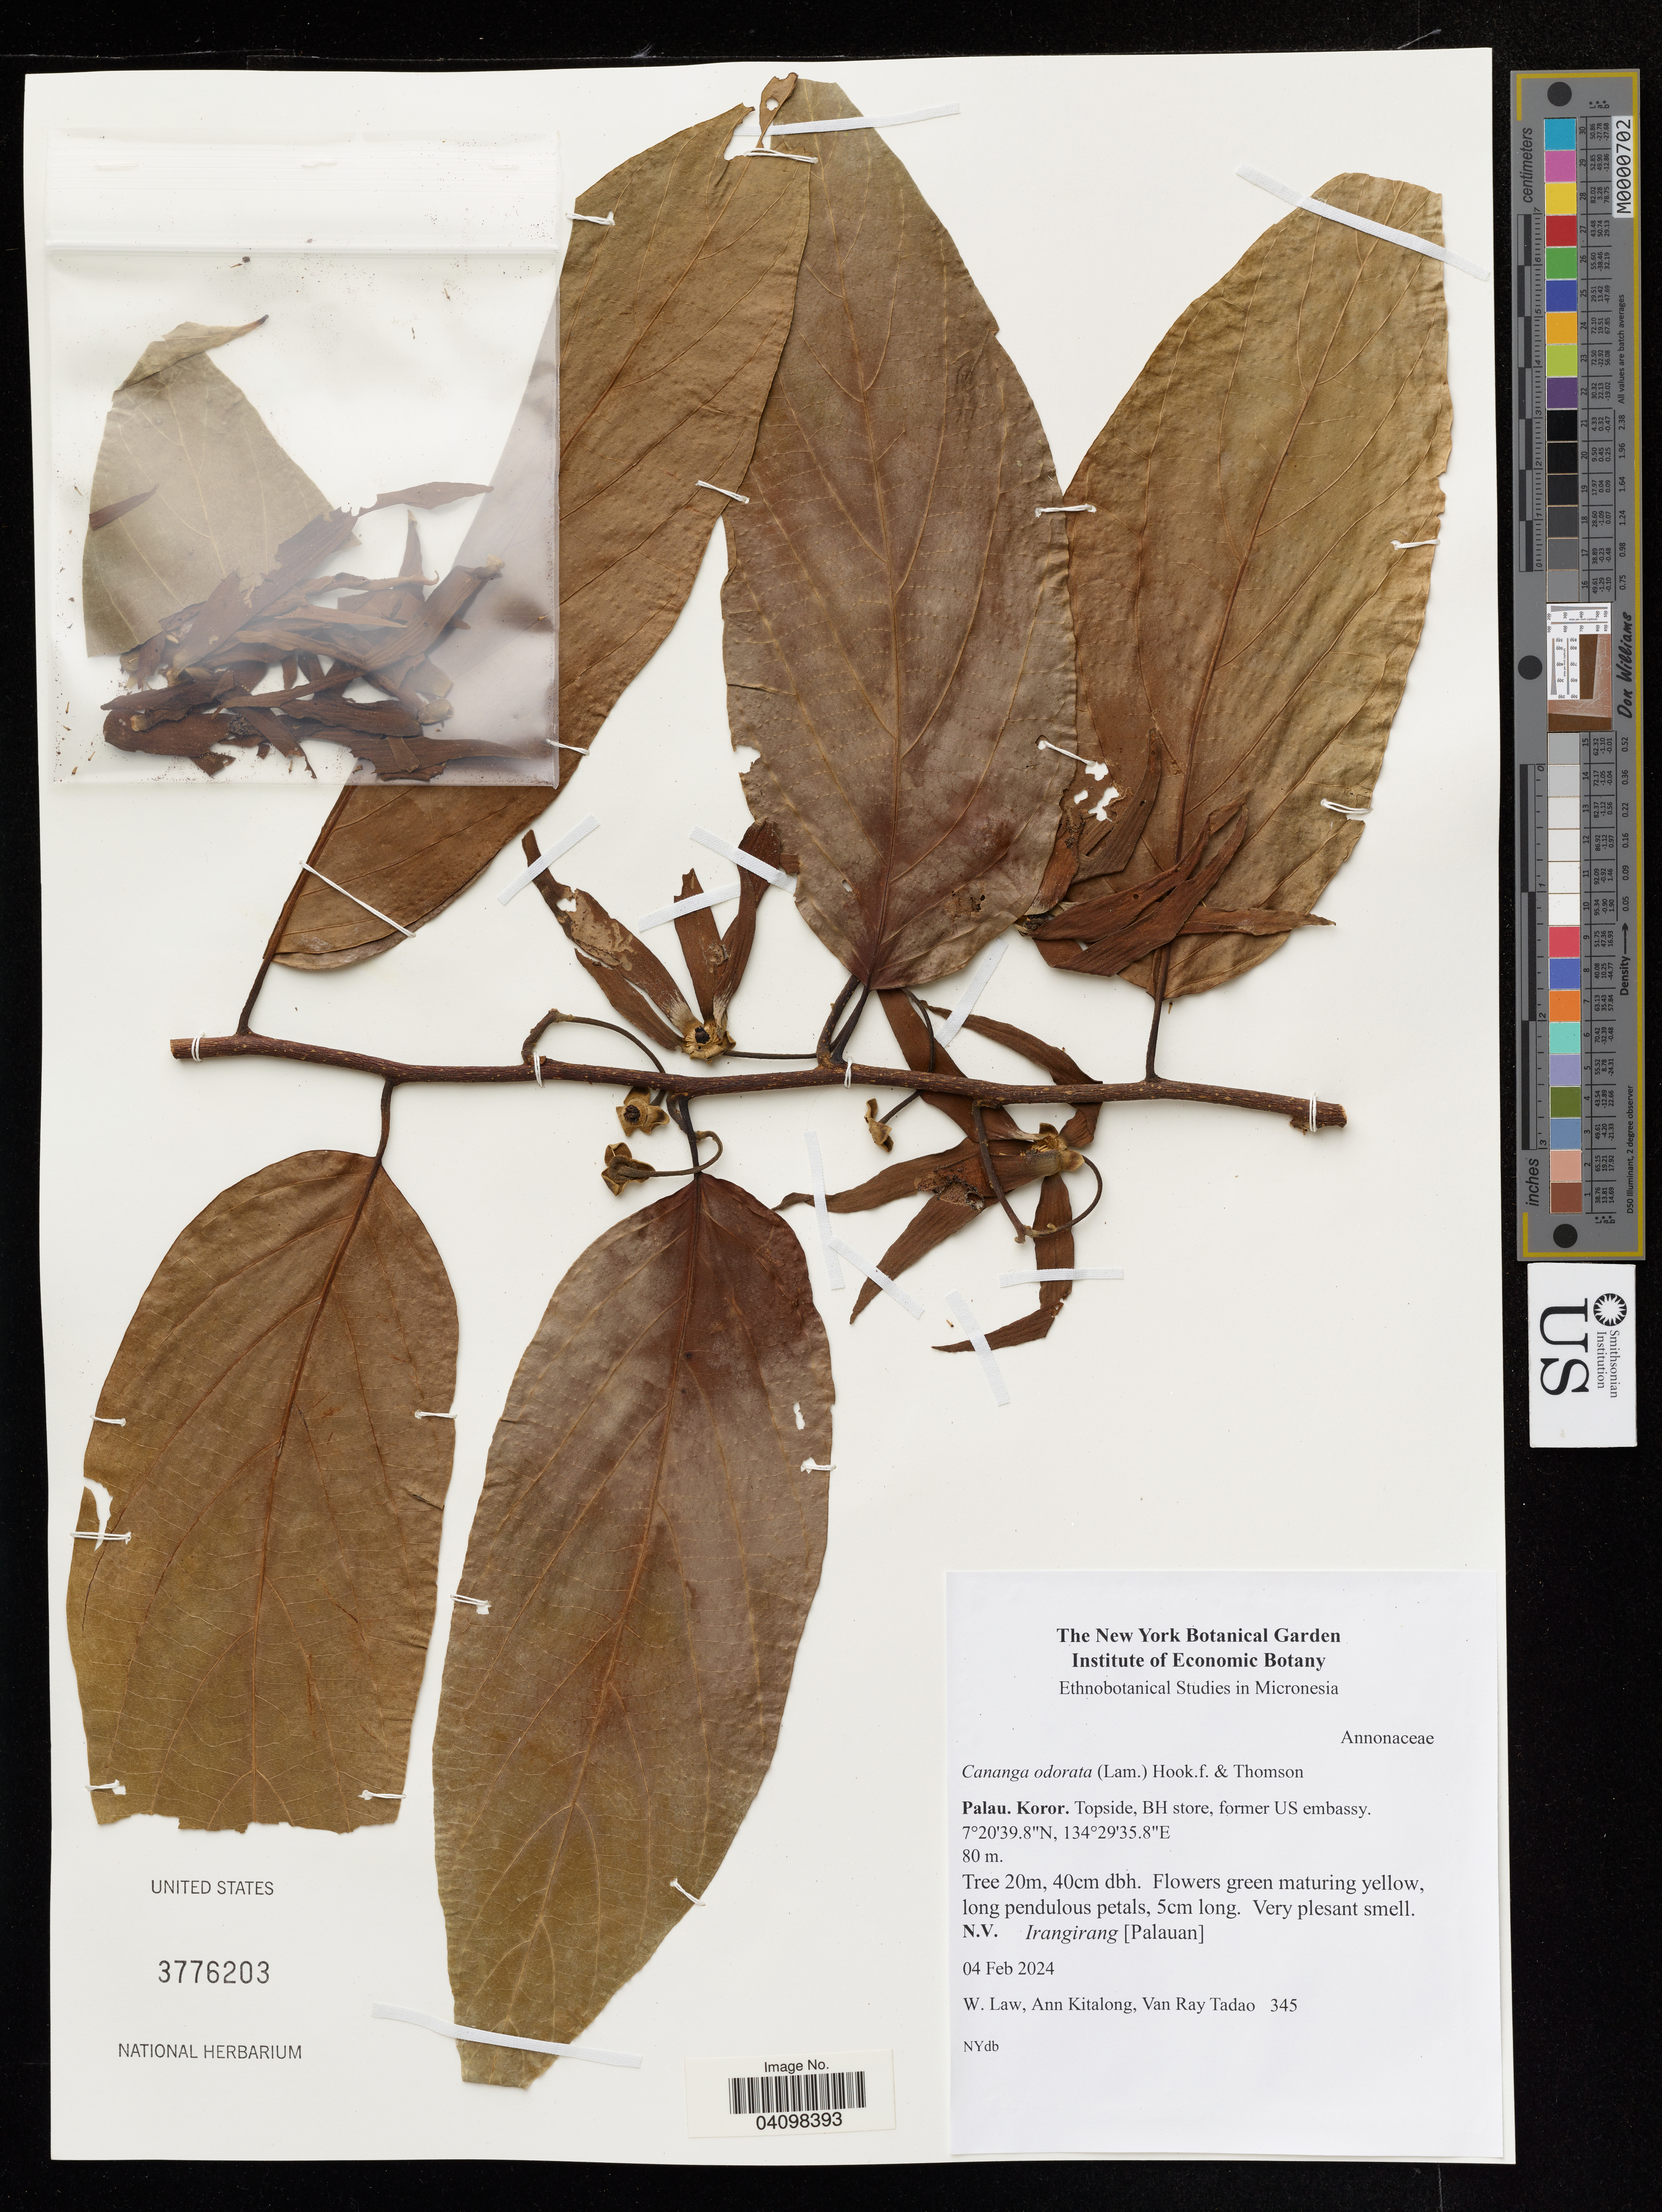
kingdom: Plantae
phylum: Tracheophyta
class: Magnoliopsida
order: Magnoliales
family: Annonaceae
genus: Cananga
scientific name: Cananga odorata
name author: (Lam.) Hook. f. & Thomson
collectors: W. Law, A. Kitalong & V. Tadao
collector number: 345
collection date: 2024-02-04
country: Belau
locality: Koror. Topside, BH store, former US embassy.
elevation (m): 80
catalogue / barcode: US 3776203